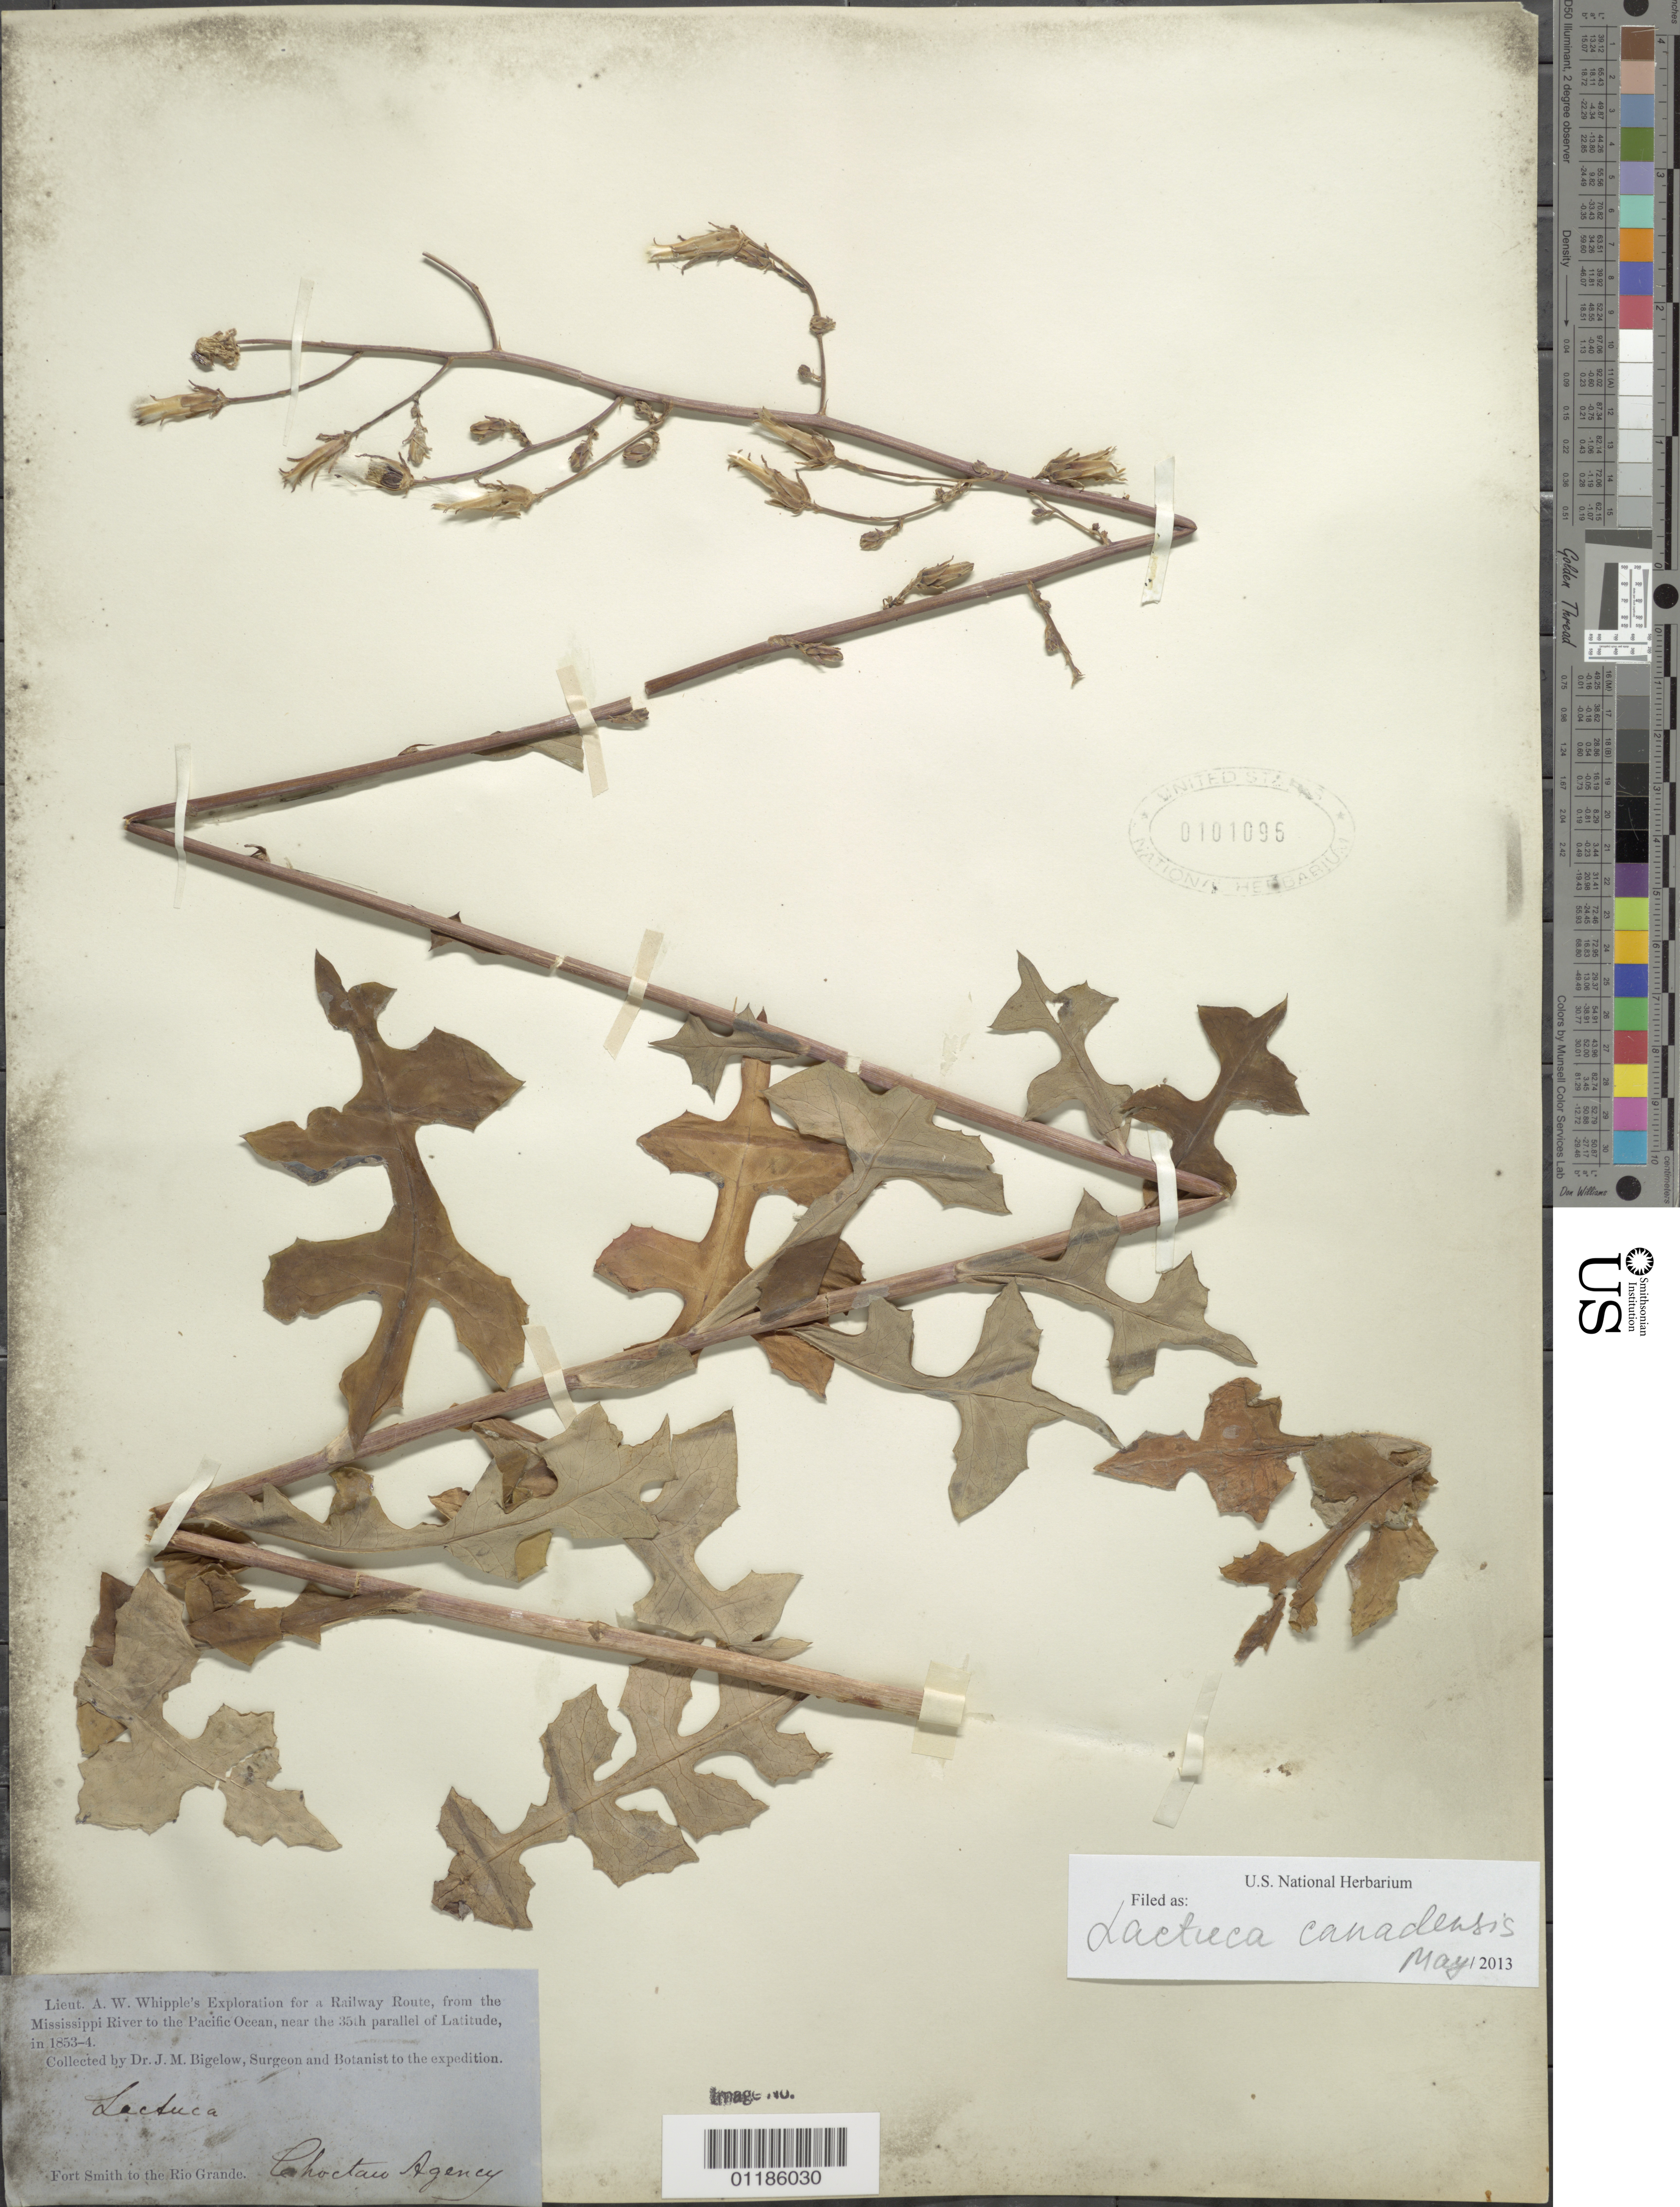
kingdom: Plantae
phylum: Tracheophyta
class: Magnoliopsida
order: Asterales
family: Asteraceae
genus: Lactuca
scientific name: Lactuca canadensis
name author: L.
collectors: J. M. Bigelow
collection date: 1853/1854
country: United States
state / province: Oklahoma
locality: Fort Smith to the Rio Grande, Choctaw Agency.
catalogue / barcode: US 101095